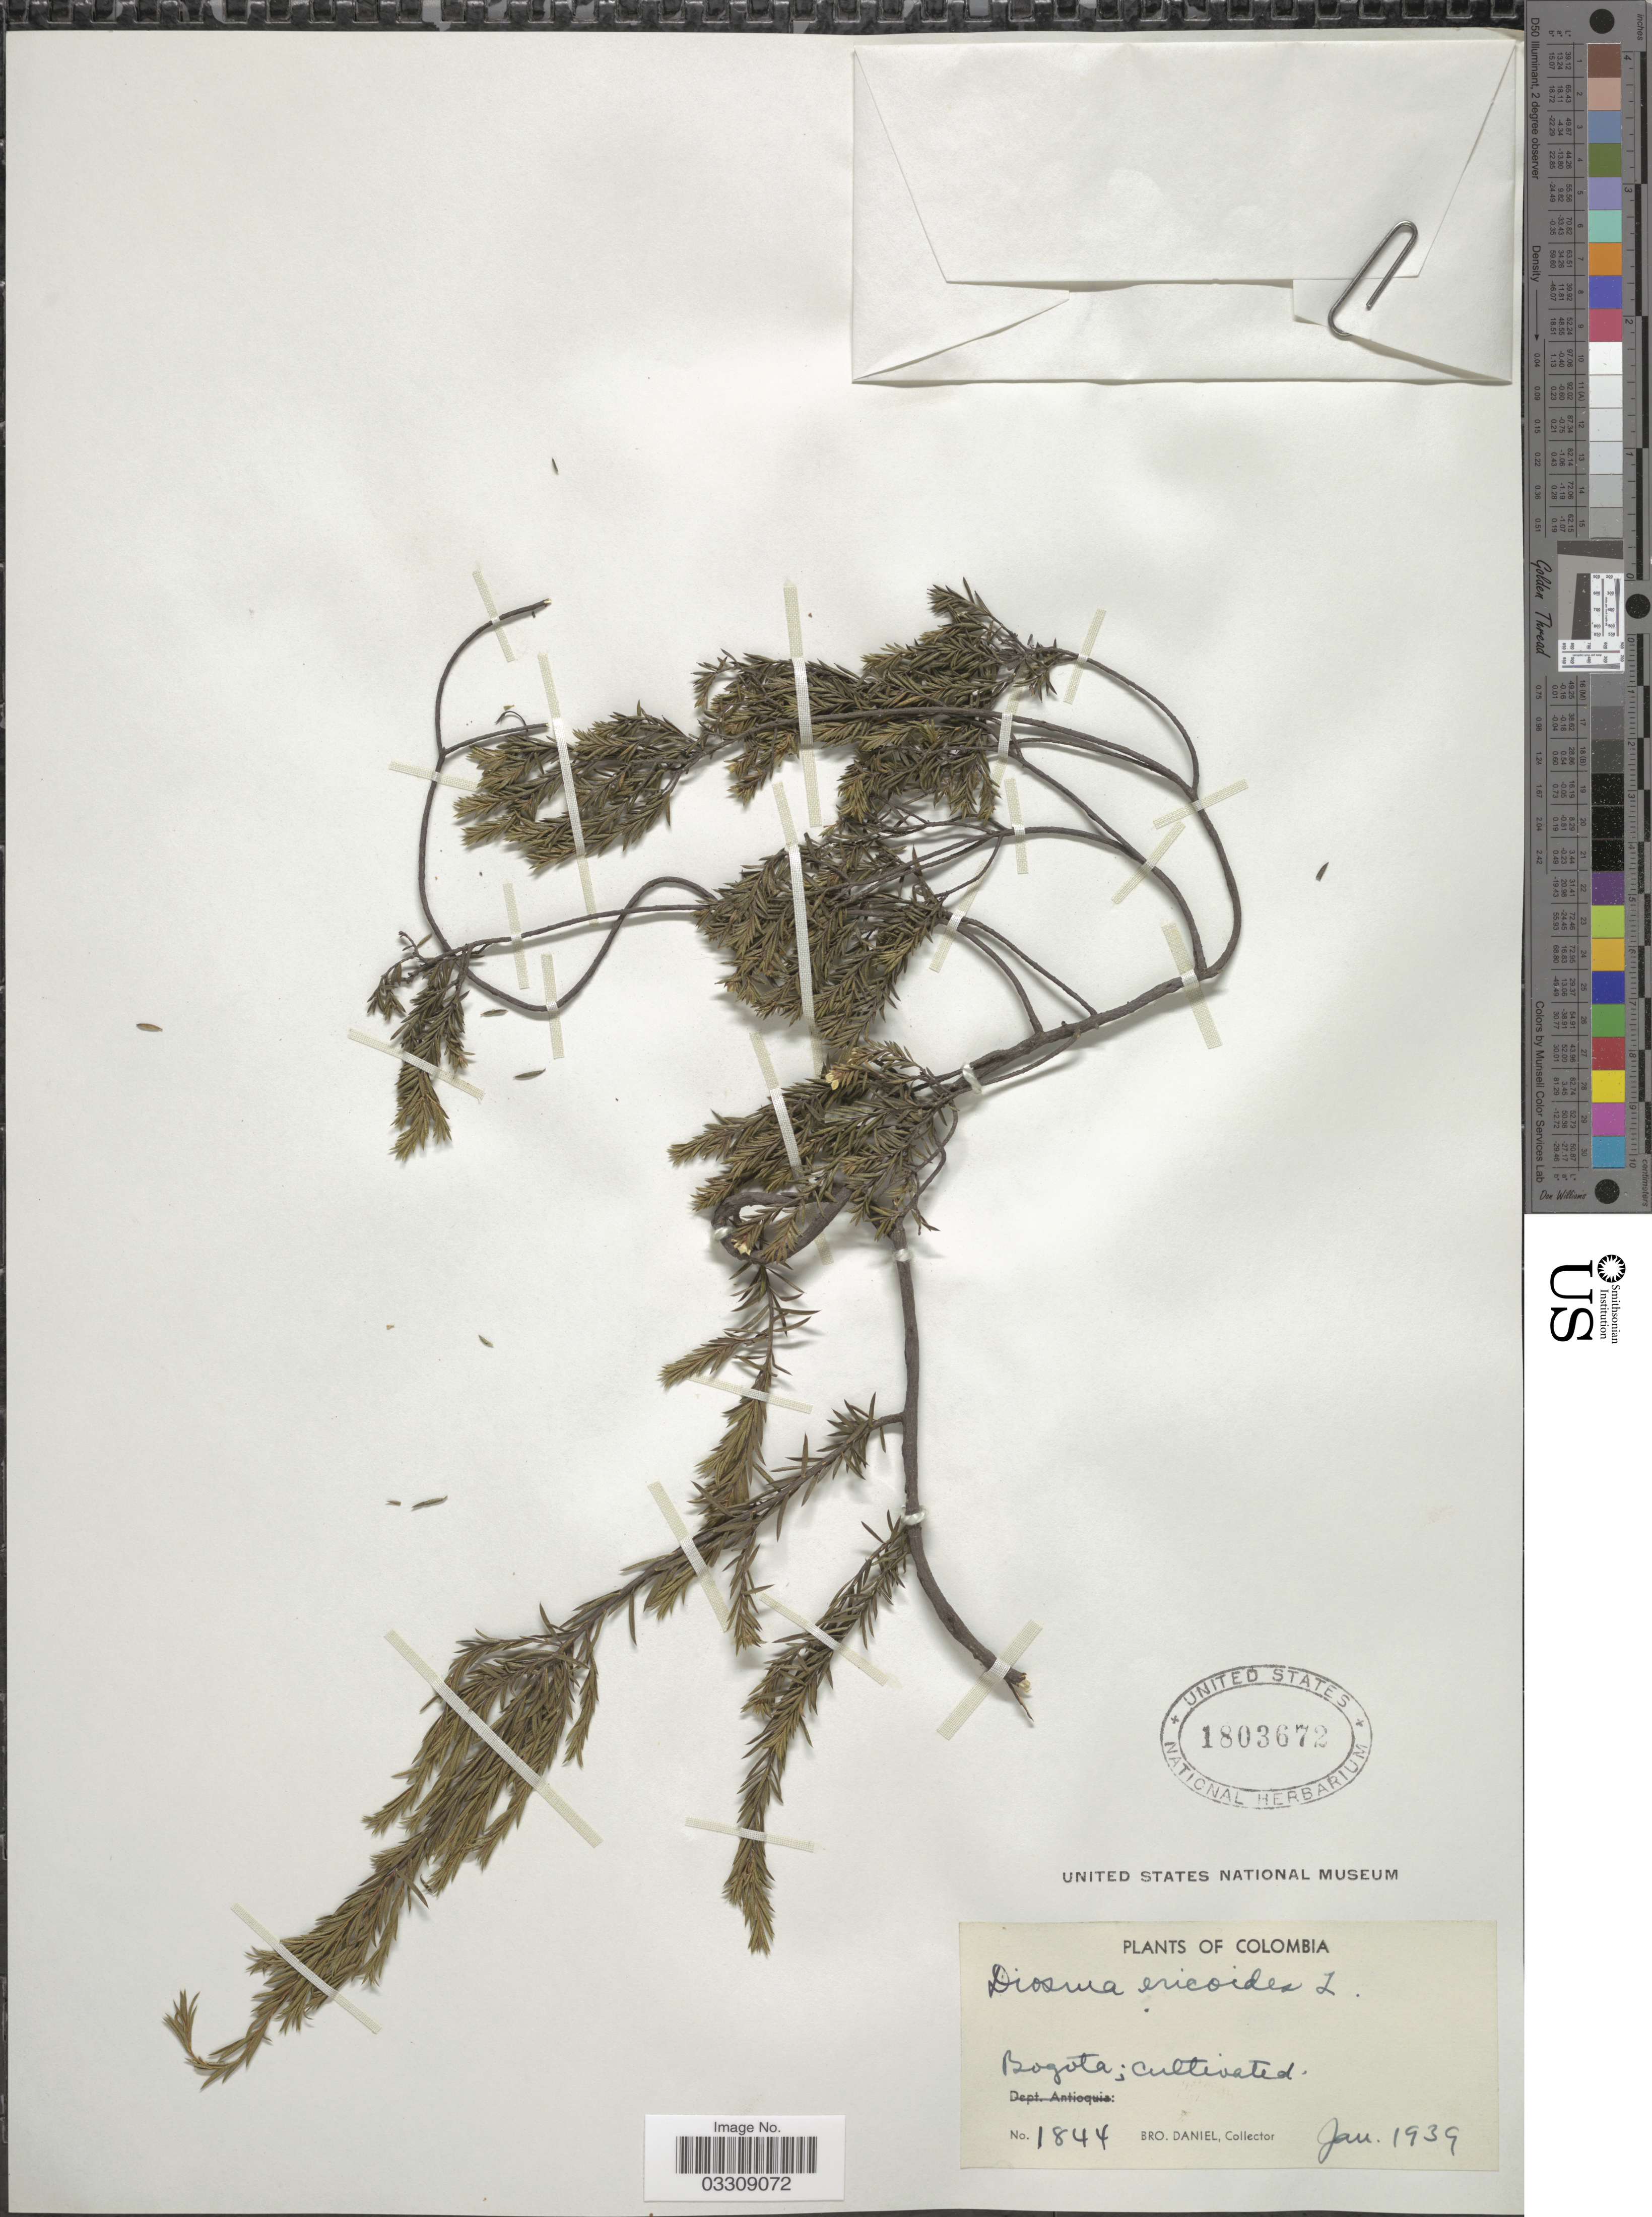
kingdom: Plantae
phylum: Tracheophyta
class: Magnoliopsida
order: Sapindales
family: Rutaceae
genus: Diosma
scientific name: Diosma ericoides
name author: L.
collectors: Bro. Daniel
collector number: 1844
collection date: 1939-01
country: Colombia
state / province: Bogota D.C.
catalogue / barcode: US 1803672